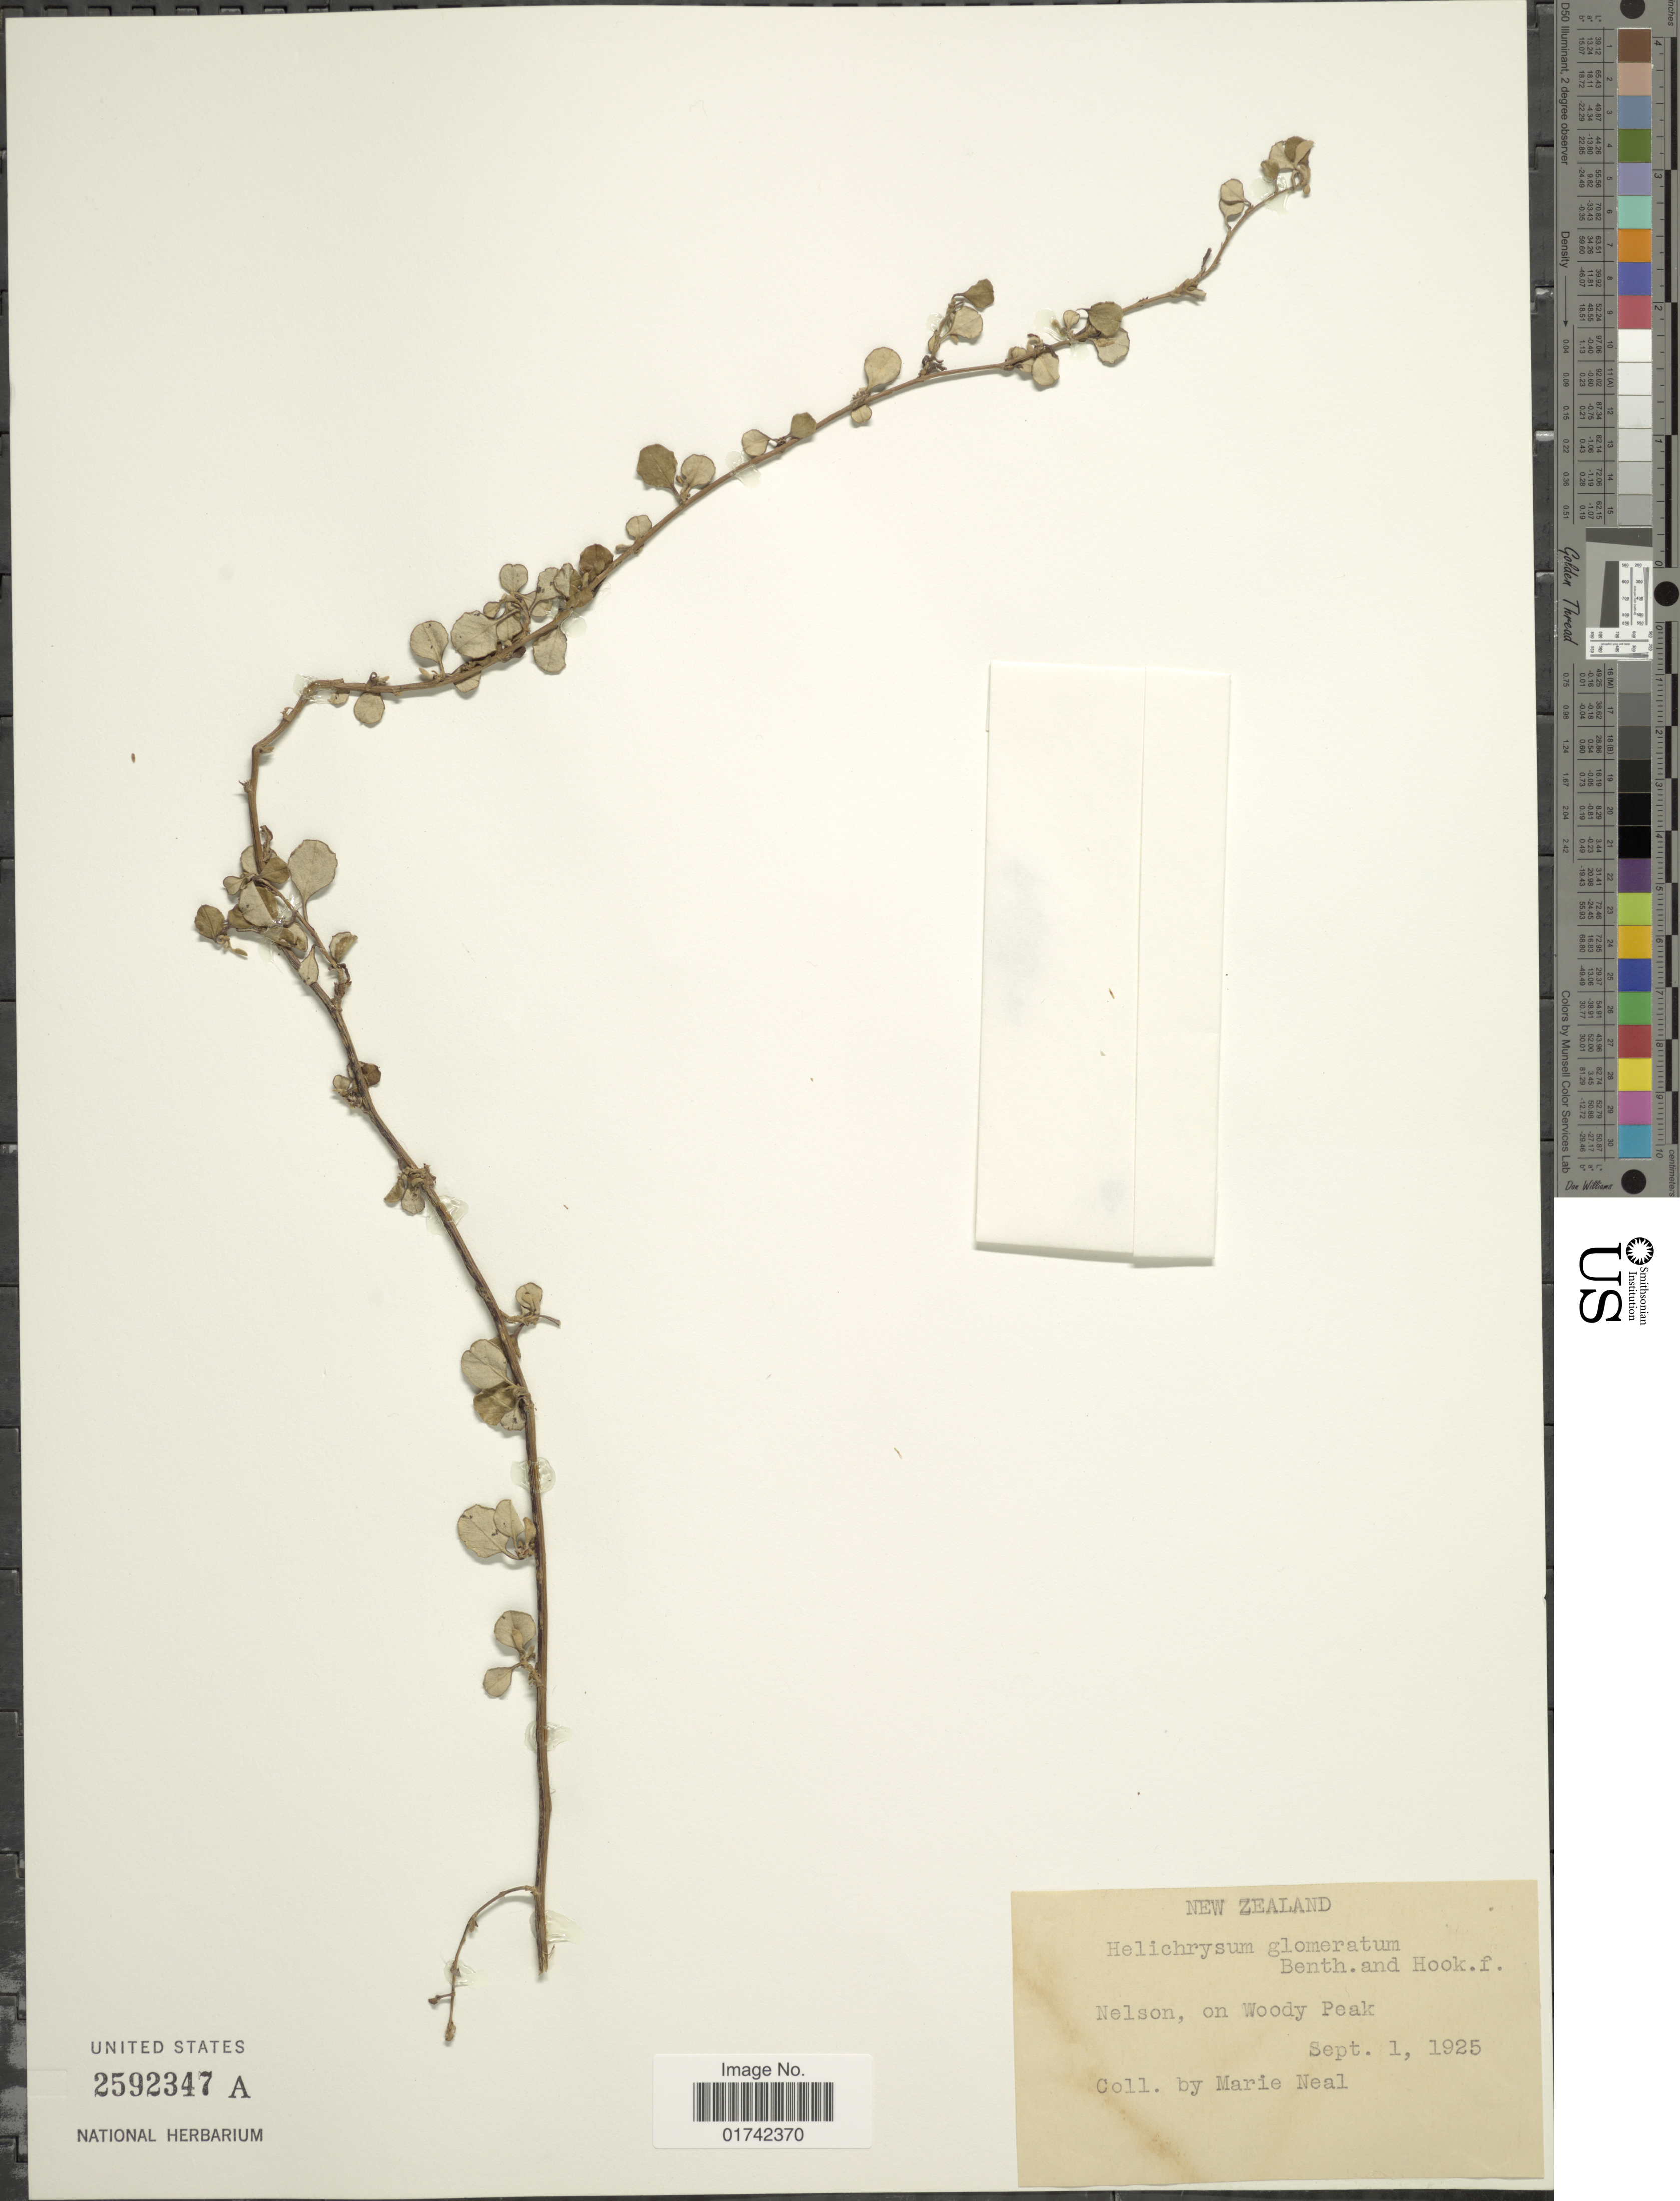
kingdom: Plantae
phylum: Tracheophyta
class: Magnoliopsida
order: Asterales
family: Asteraceae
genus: Helichrysum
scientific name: Helichrysum glomeratum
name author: Klatt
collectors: M. Neal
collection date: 1925-09-01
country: New Zealand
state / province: Nelson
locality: On Woody Peak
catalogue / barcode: US 2592347A